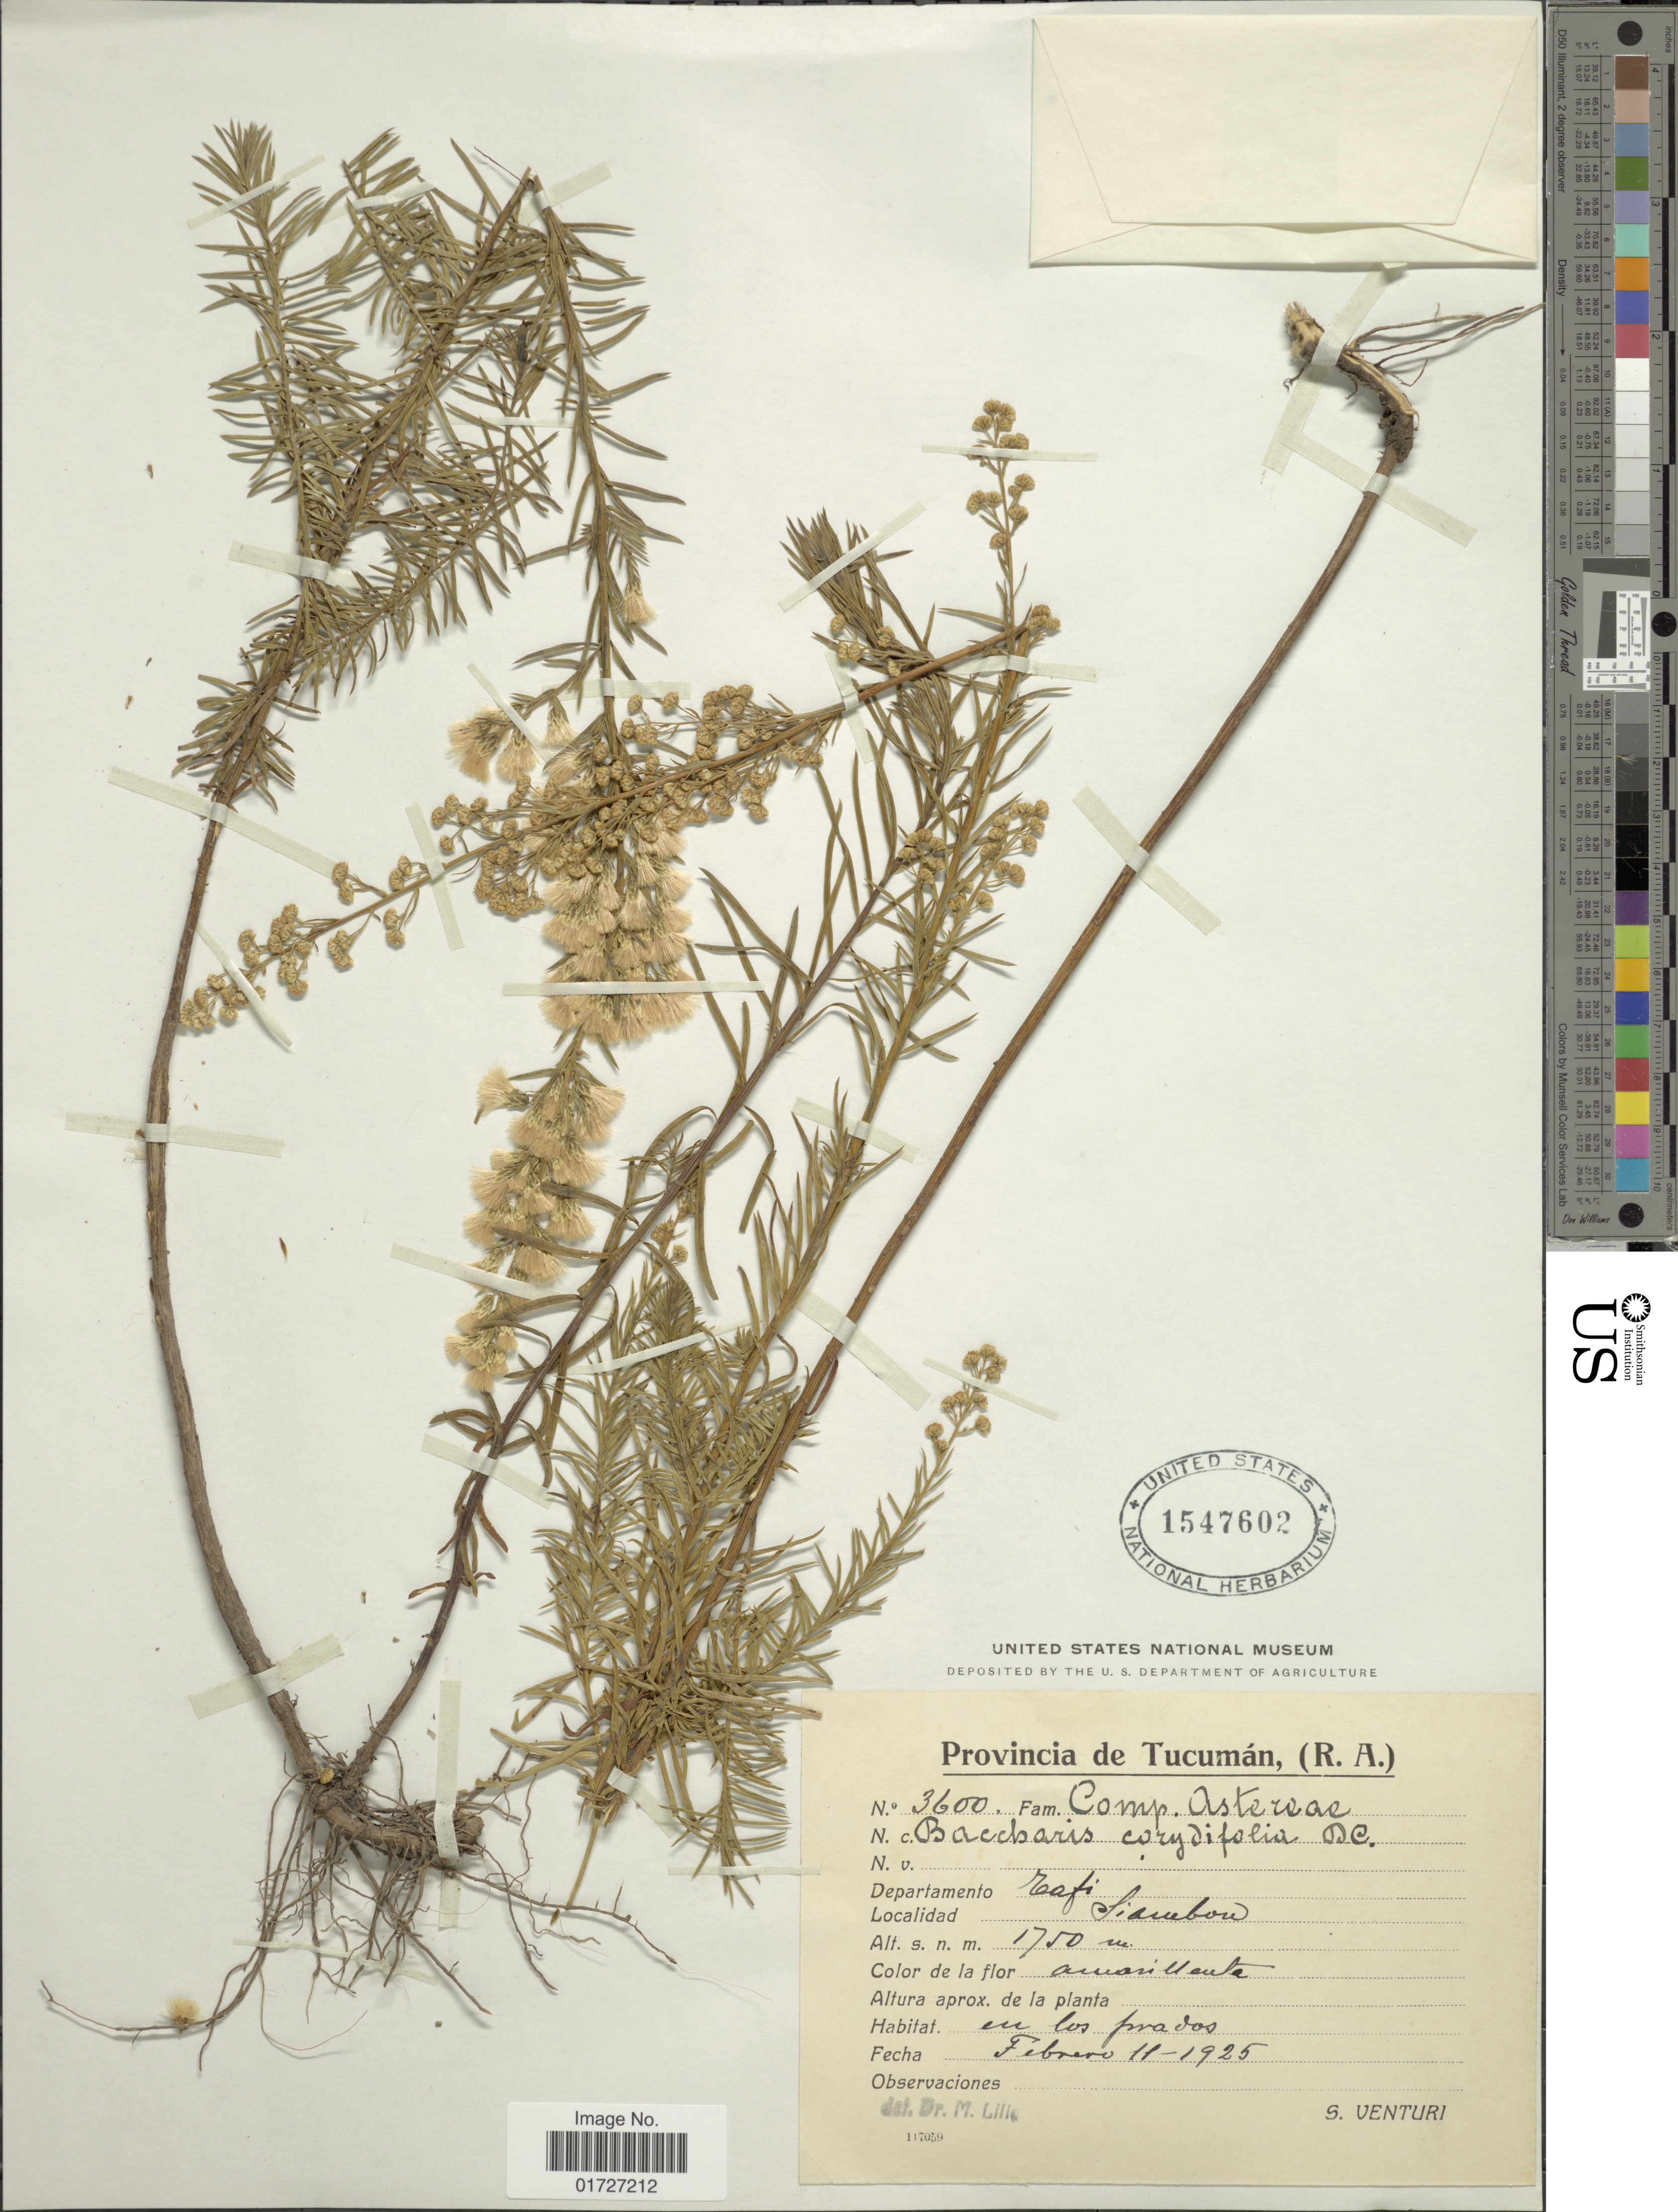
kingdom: Plantae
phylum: Tracheophyta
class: Magnoliopsida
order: Asterales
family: Asteraceae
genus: Baccharis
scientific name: Baccharis coridifolia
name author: DC.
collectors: S. Venturi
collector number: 3600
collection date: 1925-02-11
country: Argentina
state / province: Tucuman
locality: Departamento Tafi, Siambon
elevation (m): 1750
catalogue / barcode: US 1547602